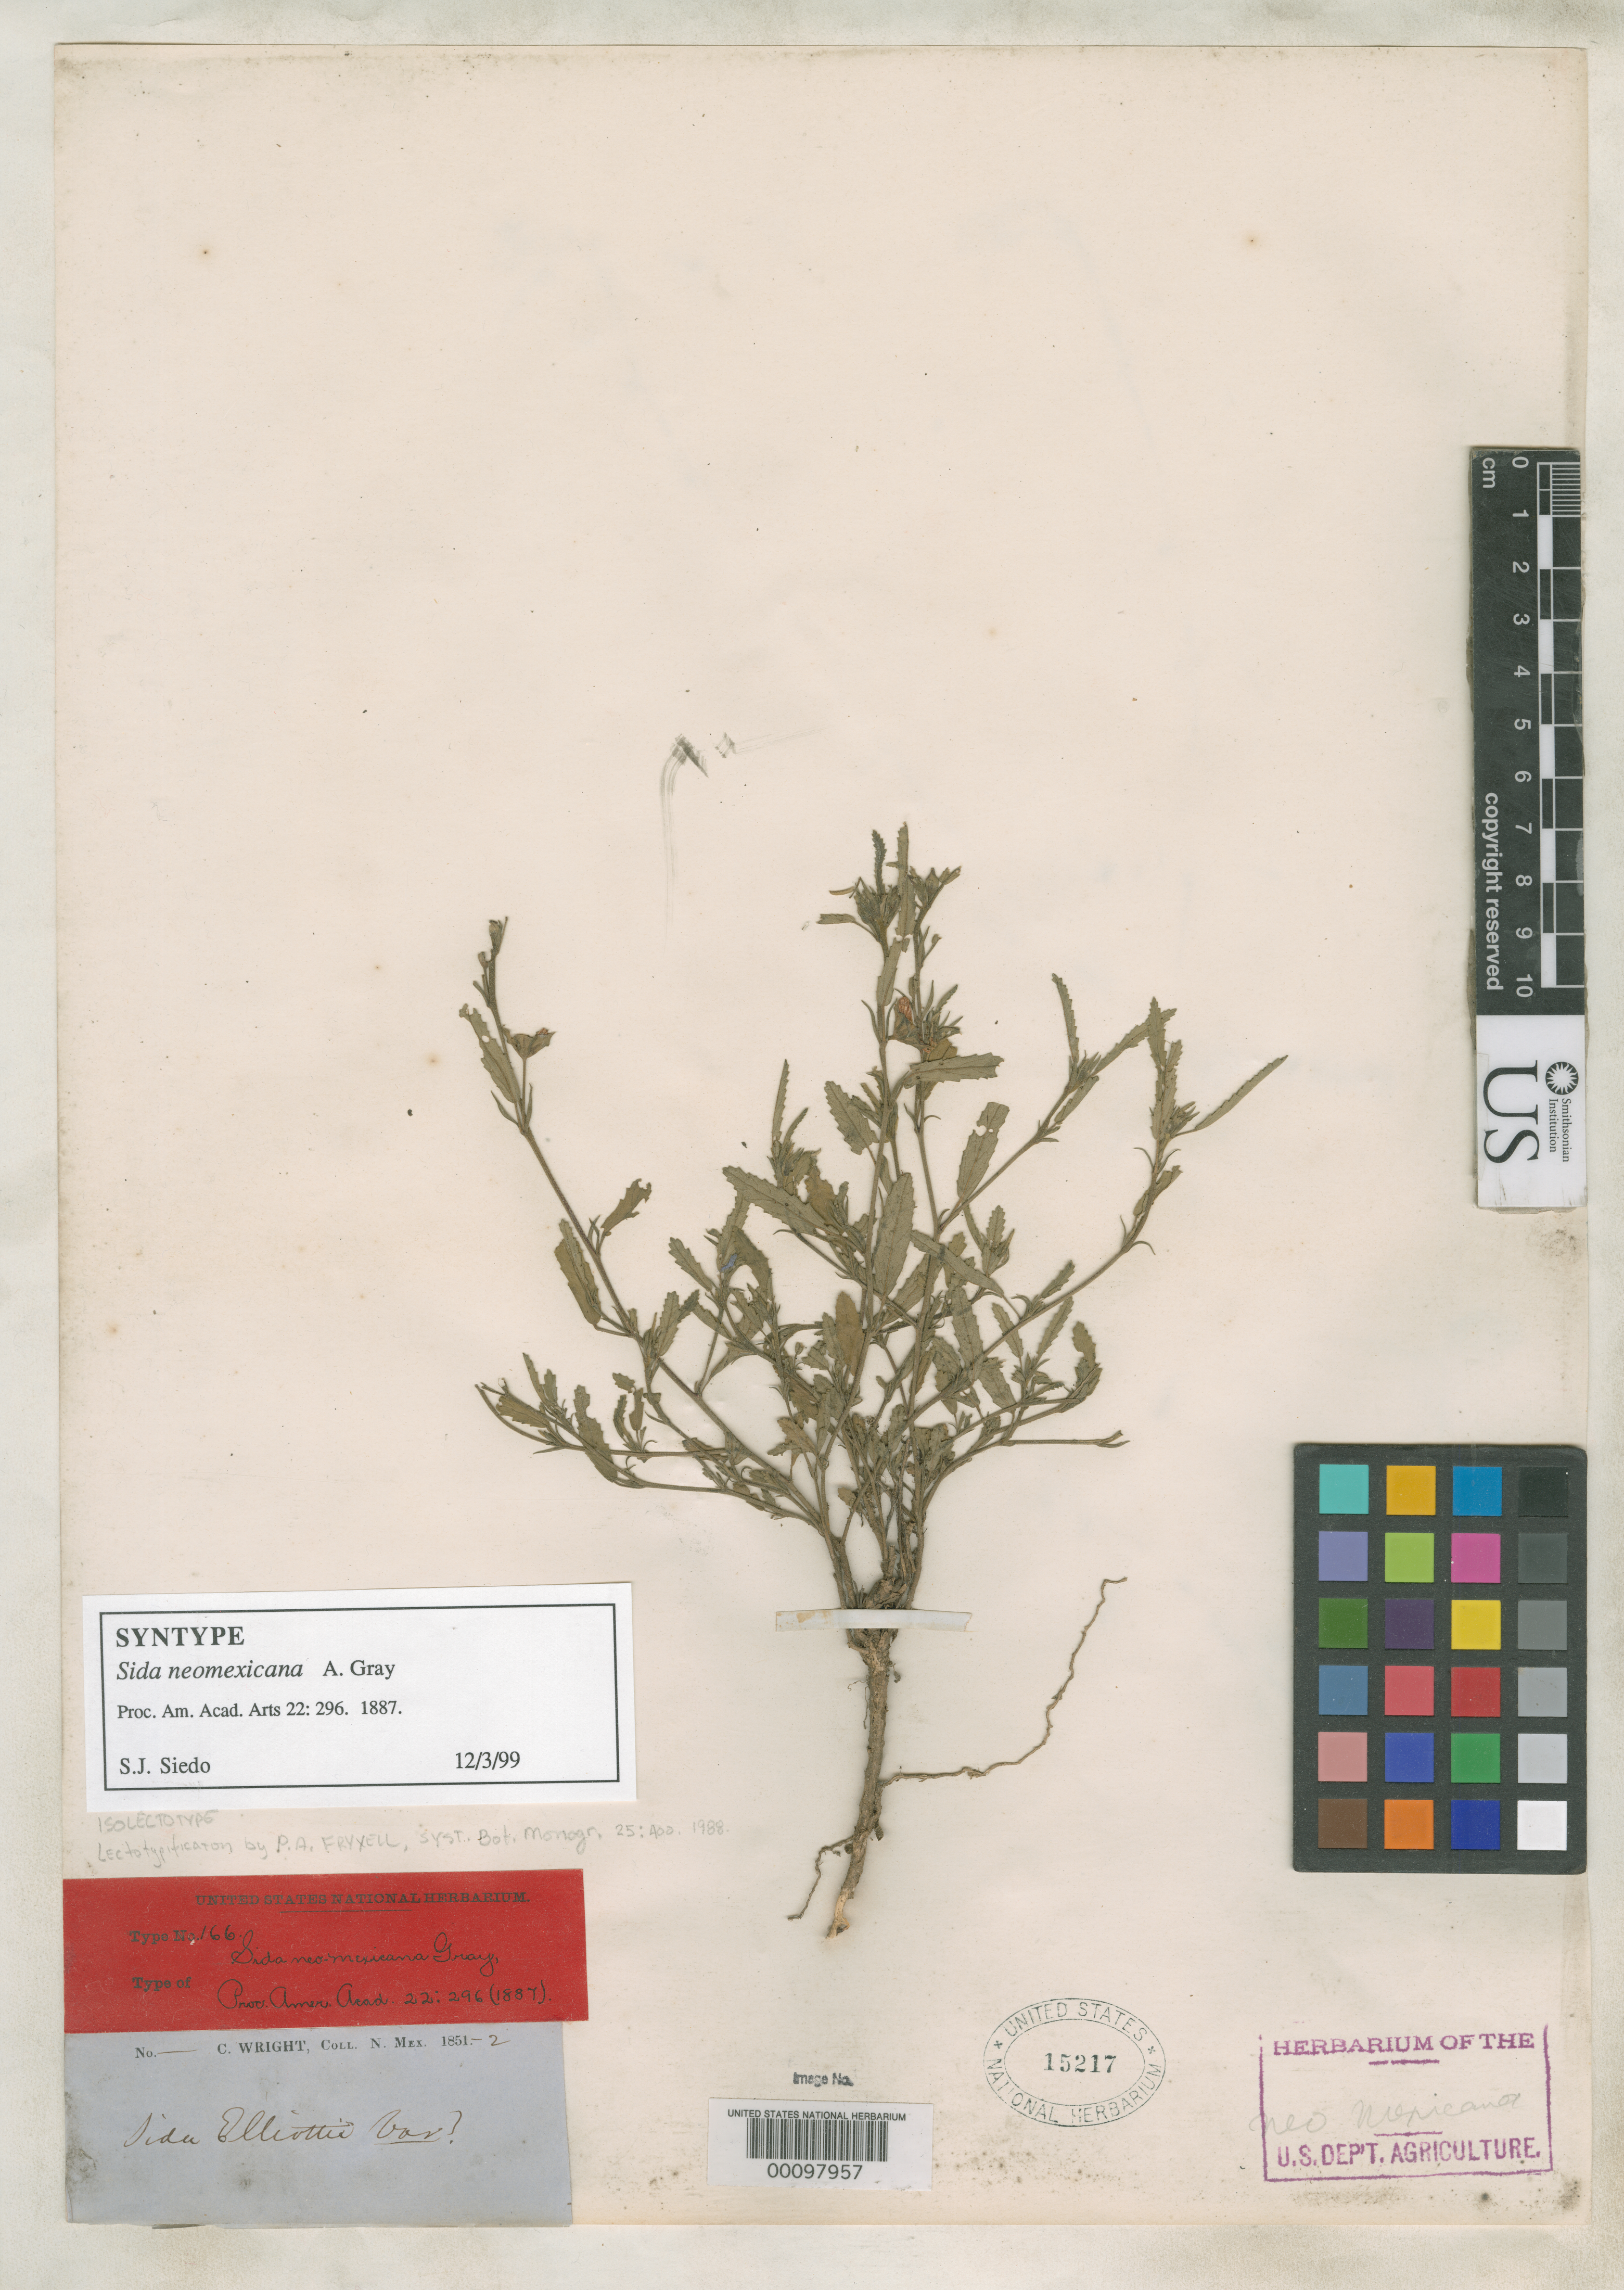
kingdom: Plantae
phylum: Tracheophyta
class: Magnoliopsida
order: Malvales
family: Malvaceae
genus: Sida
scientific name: Sida neomexicana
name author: A. Gray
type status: Isolectotype; Syntype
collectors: C. Wright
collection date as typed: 1851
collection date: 1851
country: United States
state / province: New Mexico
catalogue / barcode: US 15217